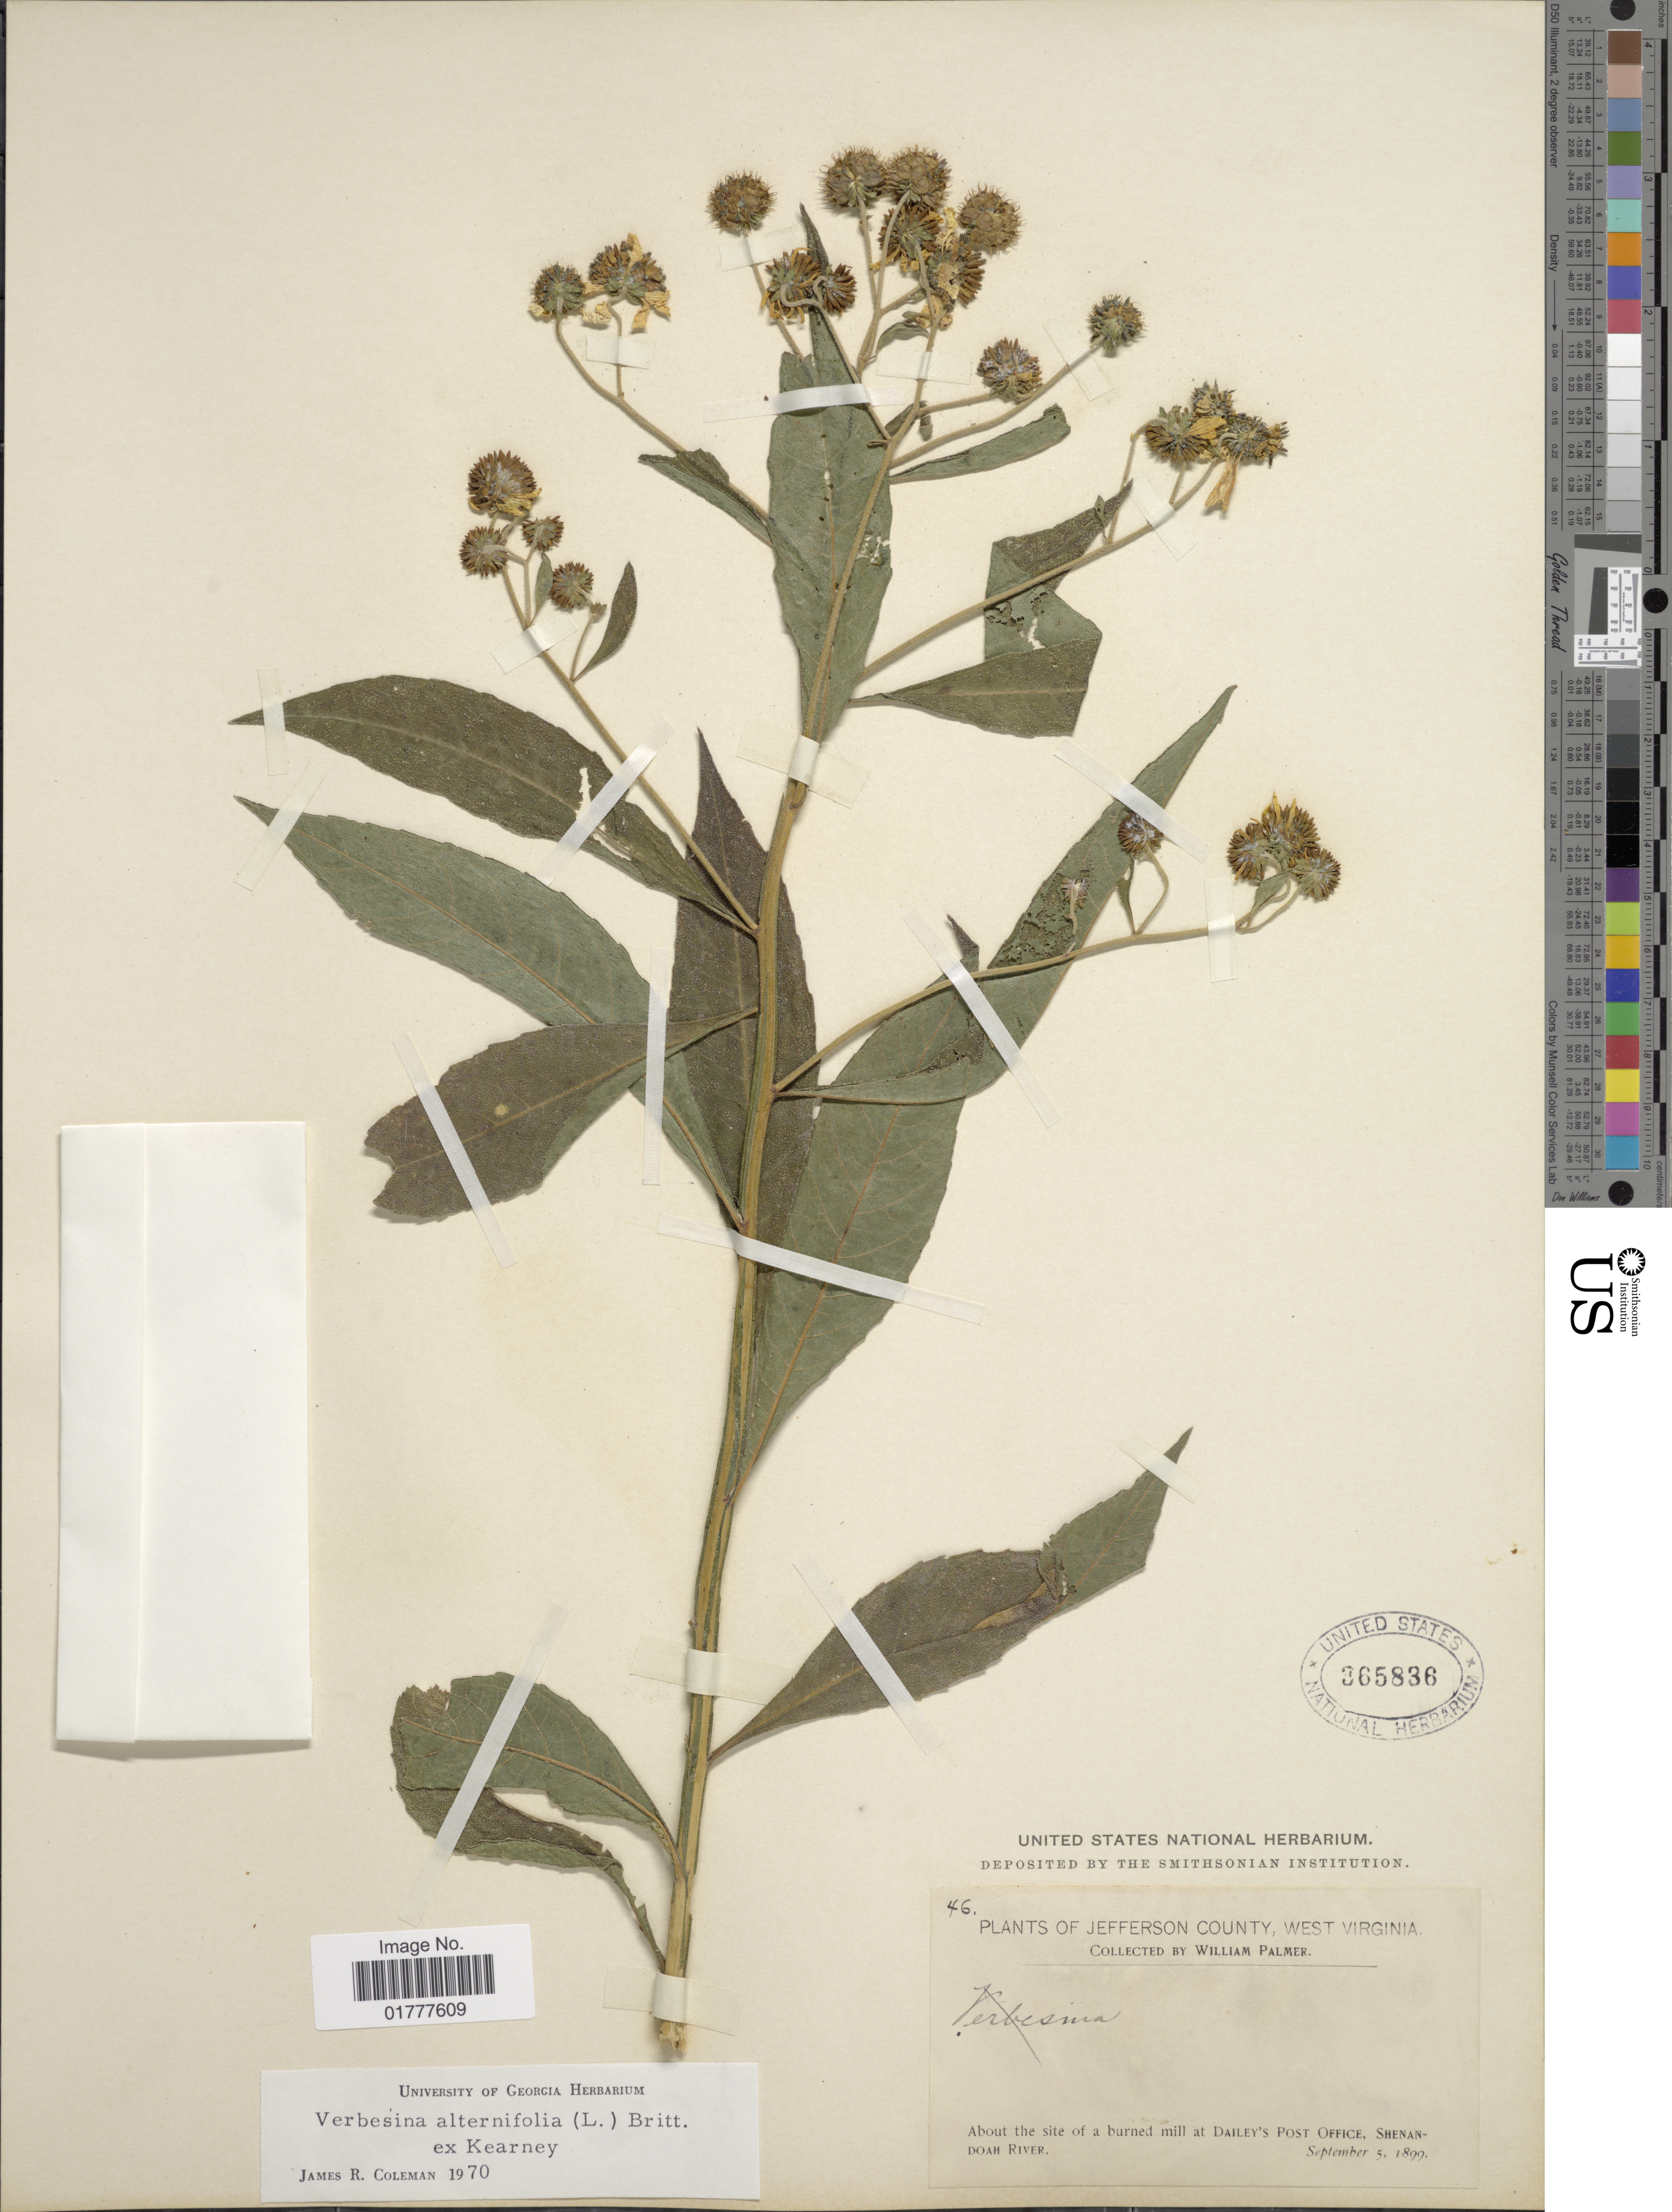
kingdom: Plantae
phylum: Tracheophyta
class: Magnoliopsida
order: Asterales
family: Asteraceae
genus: Actinomeris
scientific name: Actinomeris alternifolia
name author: (L.) DC.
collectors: W. Palmer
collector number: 46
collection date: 1899-09-05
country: United States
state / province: West Virginia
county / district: Jefferson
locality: Jefferson County, West Virginia. About the site burned mill at Dailey'sPost Office, Shenandoah River.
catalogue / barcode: US 365836